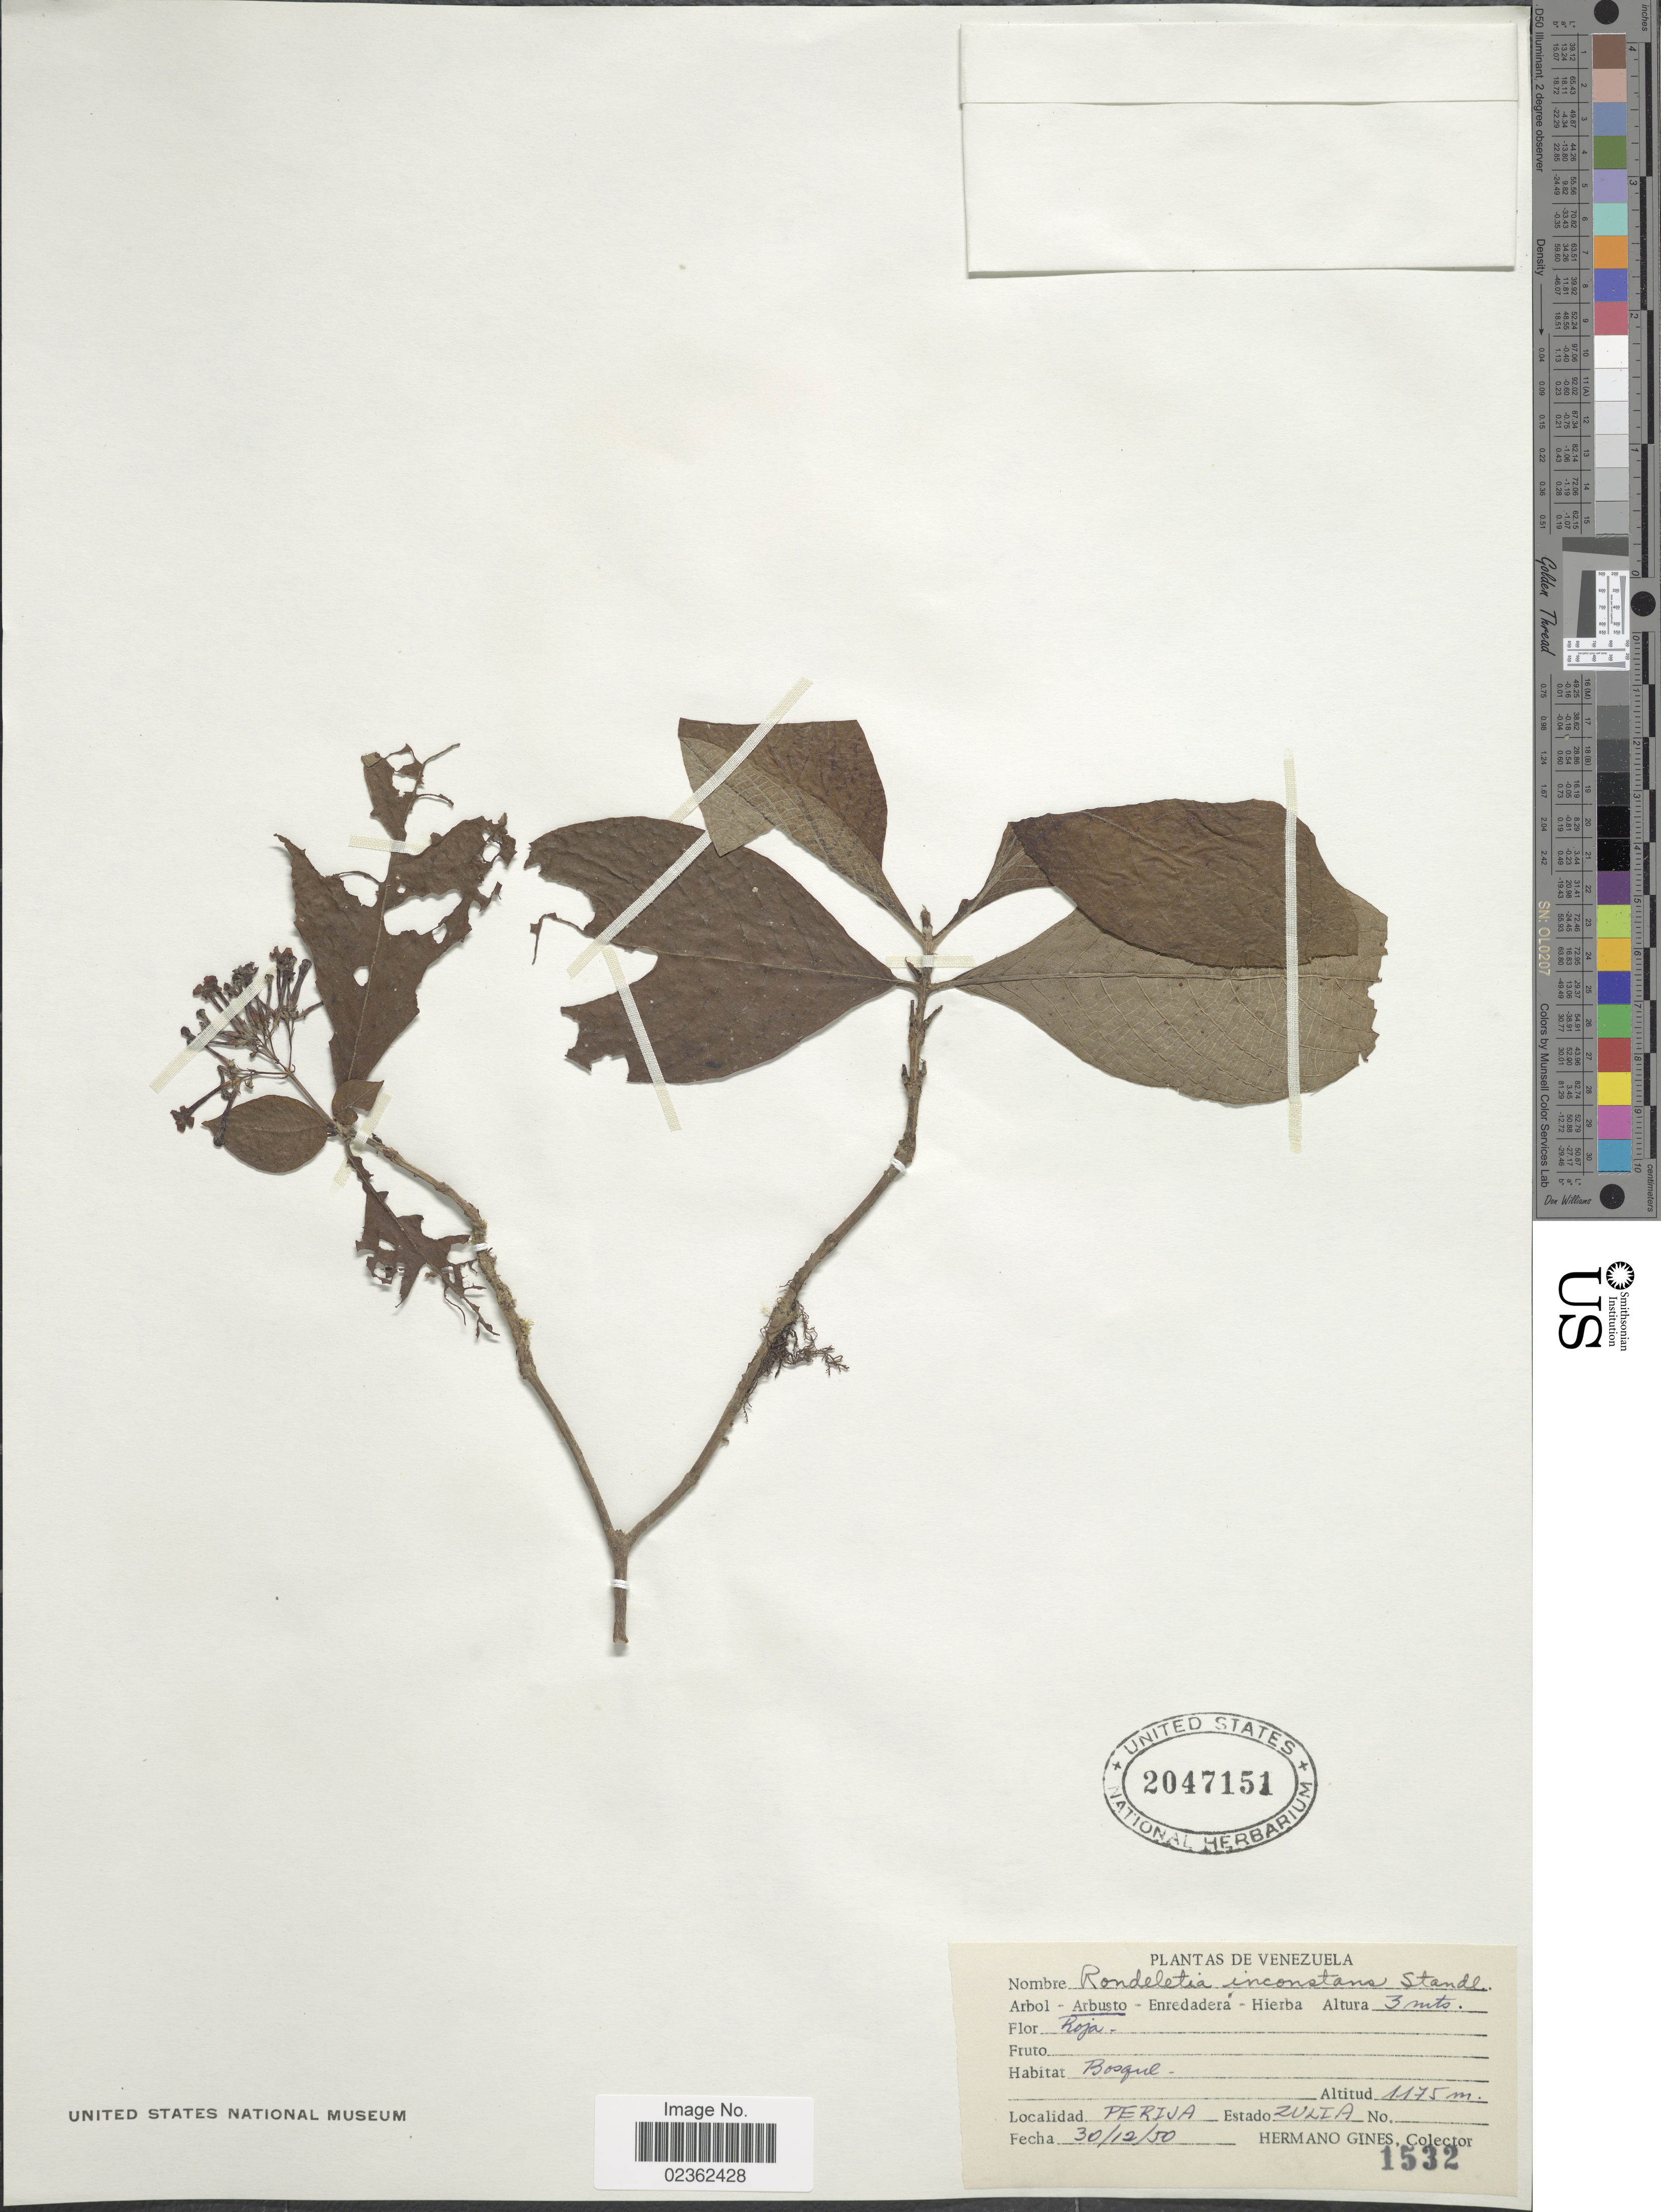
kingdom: Plantae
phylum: Tracheophyta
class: Magnoliopsida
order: Gentianales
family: Rubiaceae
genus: Arachnothryx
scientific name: Arachnothryx reflexa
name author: (Benth.) Planch.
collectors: Bro. Gines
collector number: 1532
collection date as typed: Transcribed d/m/y: 30/12/50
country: Venezuela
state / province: Zulia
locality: Perija.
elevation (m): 1175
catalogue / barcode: US 2047151